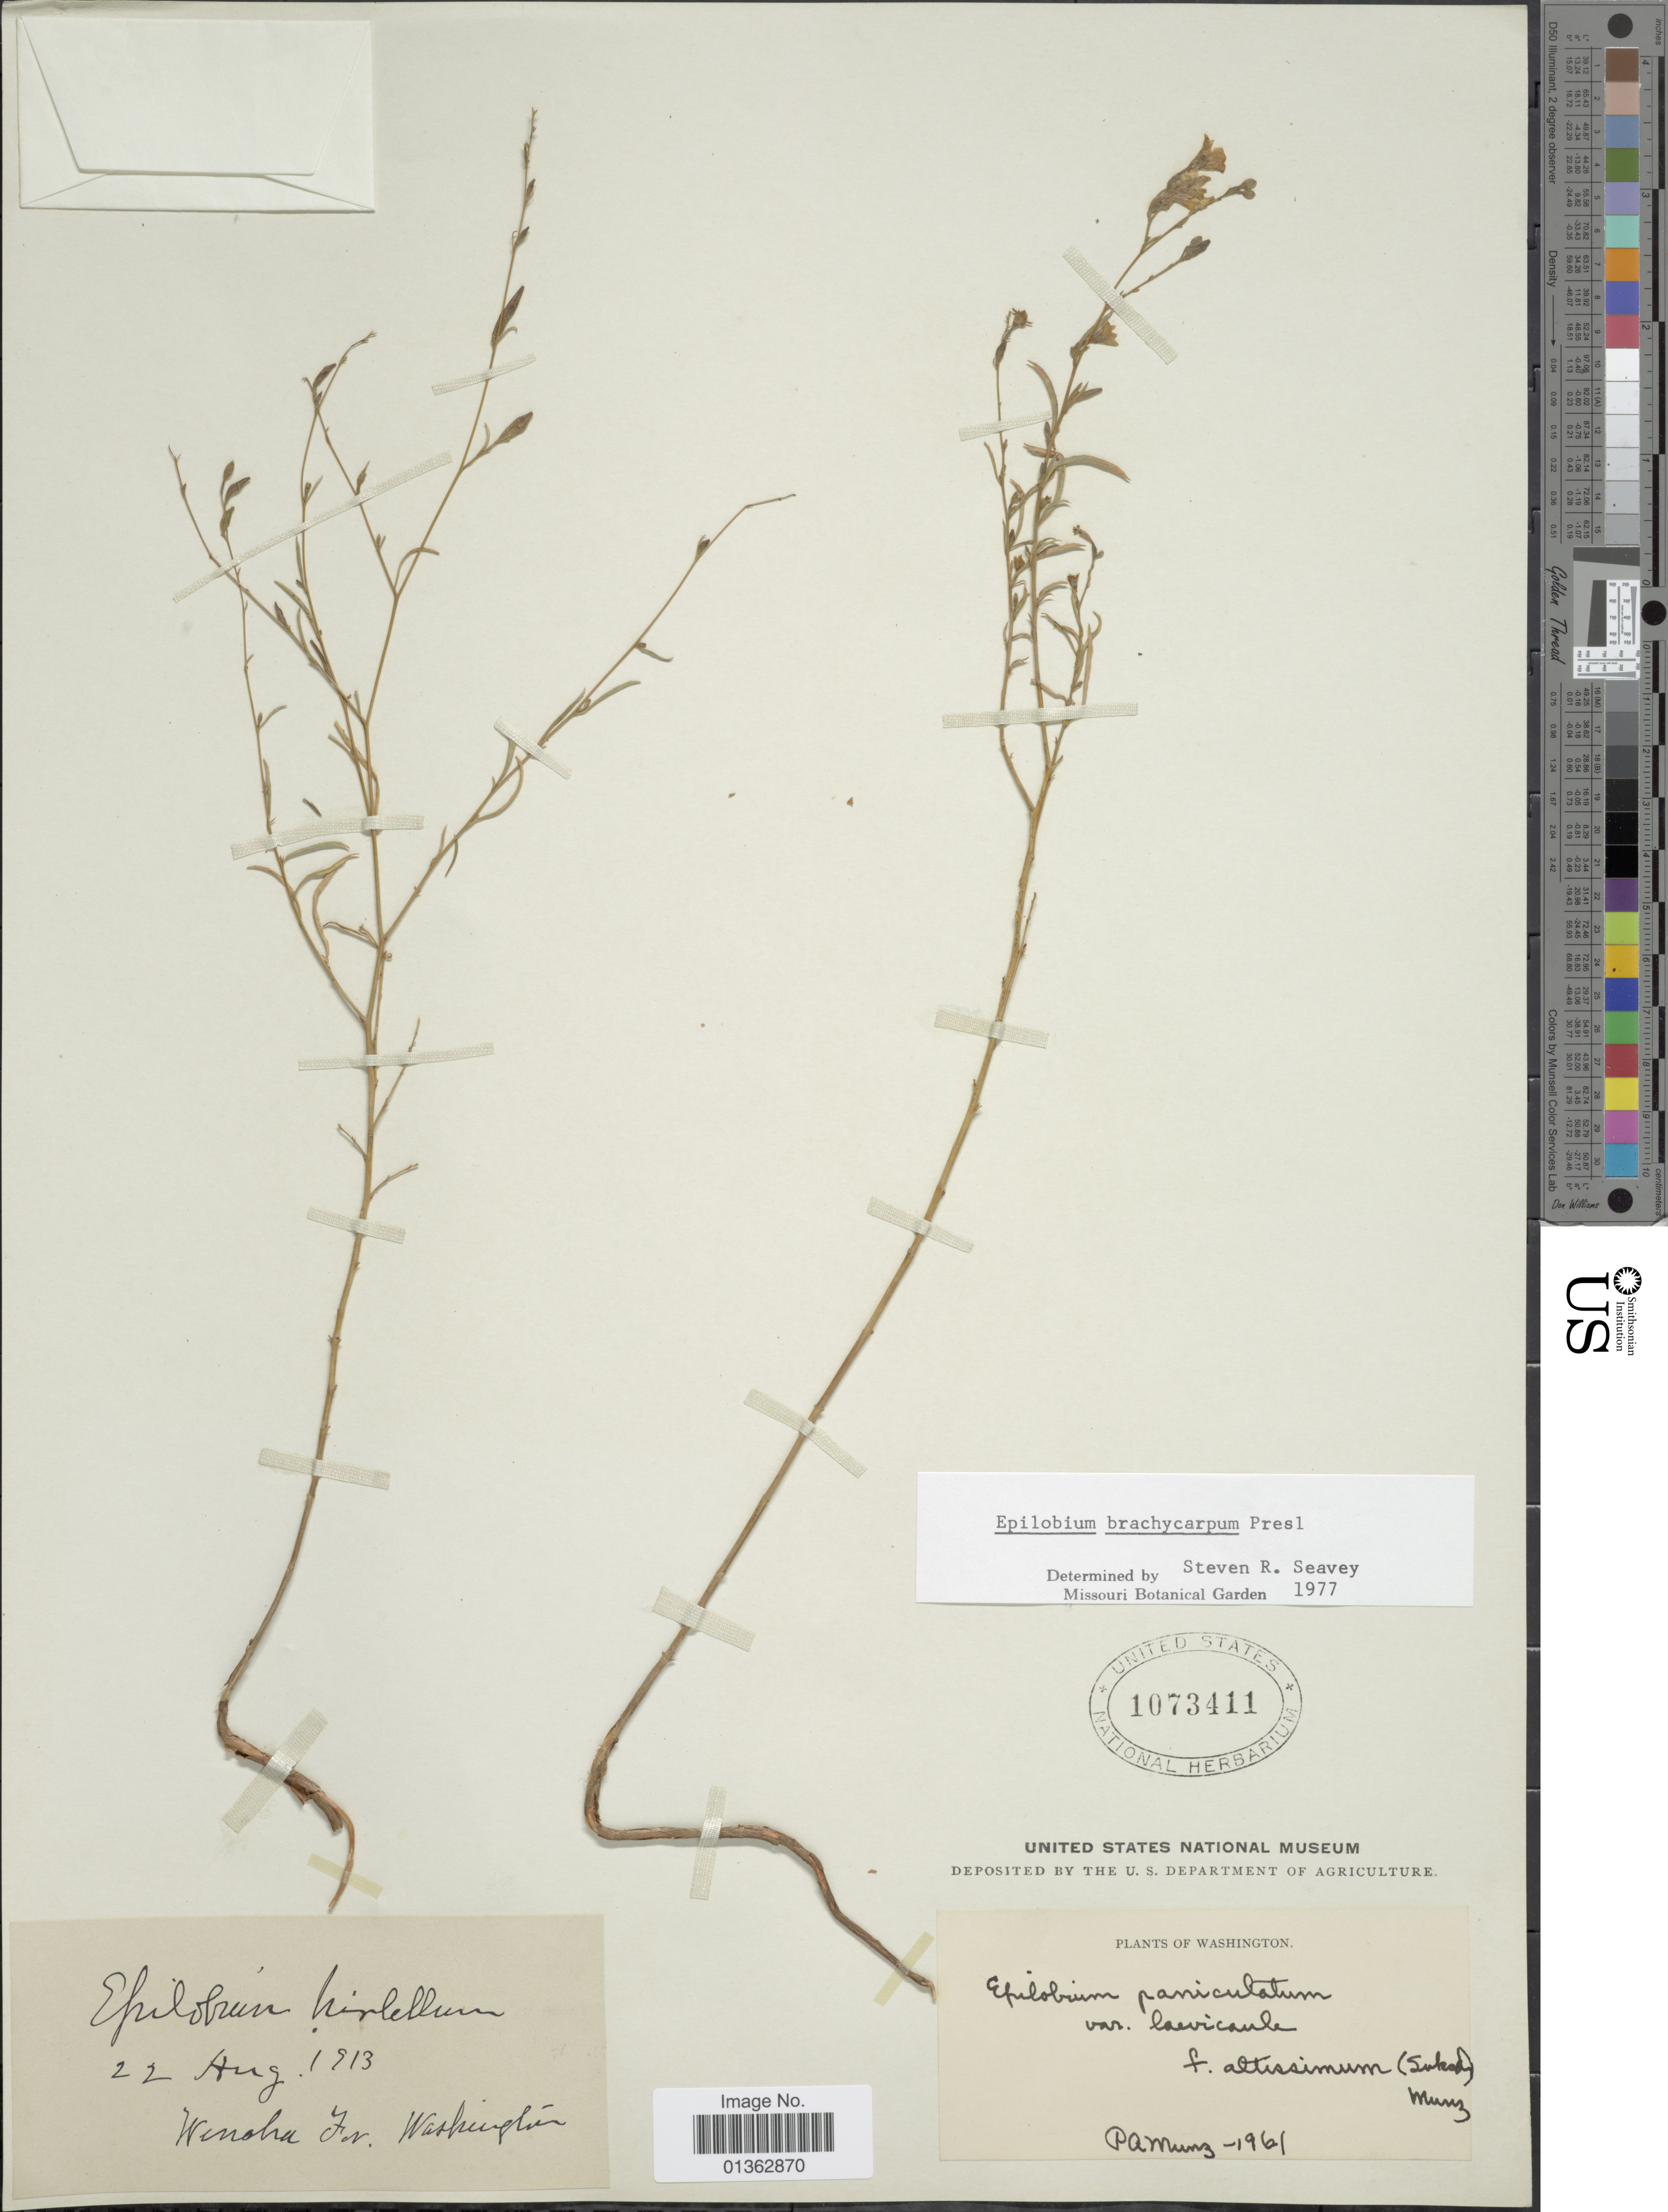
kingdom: Plantae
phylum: Tracheophyta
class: Magnoliopsida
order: Myrtales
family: Onagraceae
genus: Epilobium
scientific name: Epilobium brachycarpum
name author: C. Presl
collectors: P. A. Munz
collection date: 1961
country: United States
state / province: Washington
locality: Wenoha.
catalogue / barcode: US 1073411